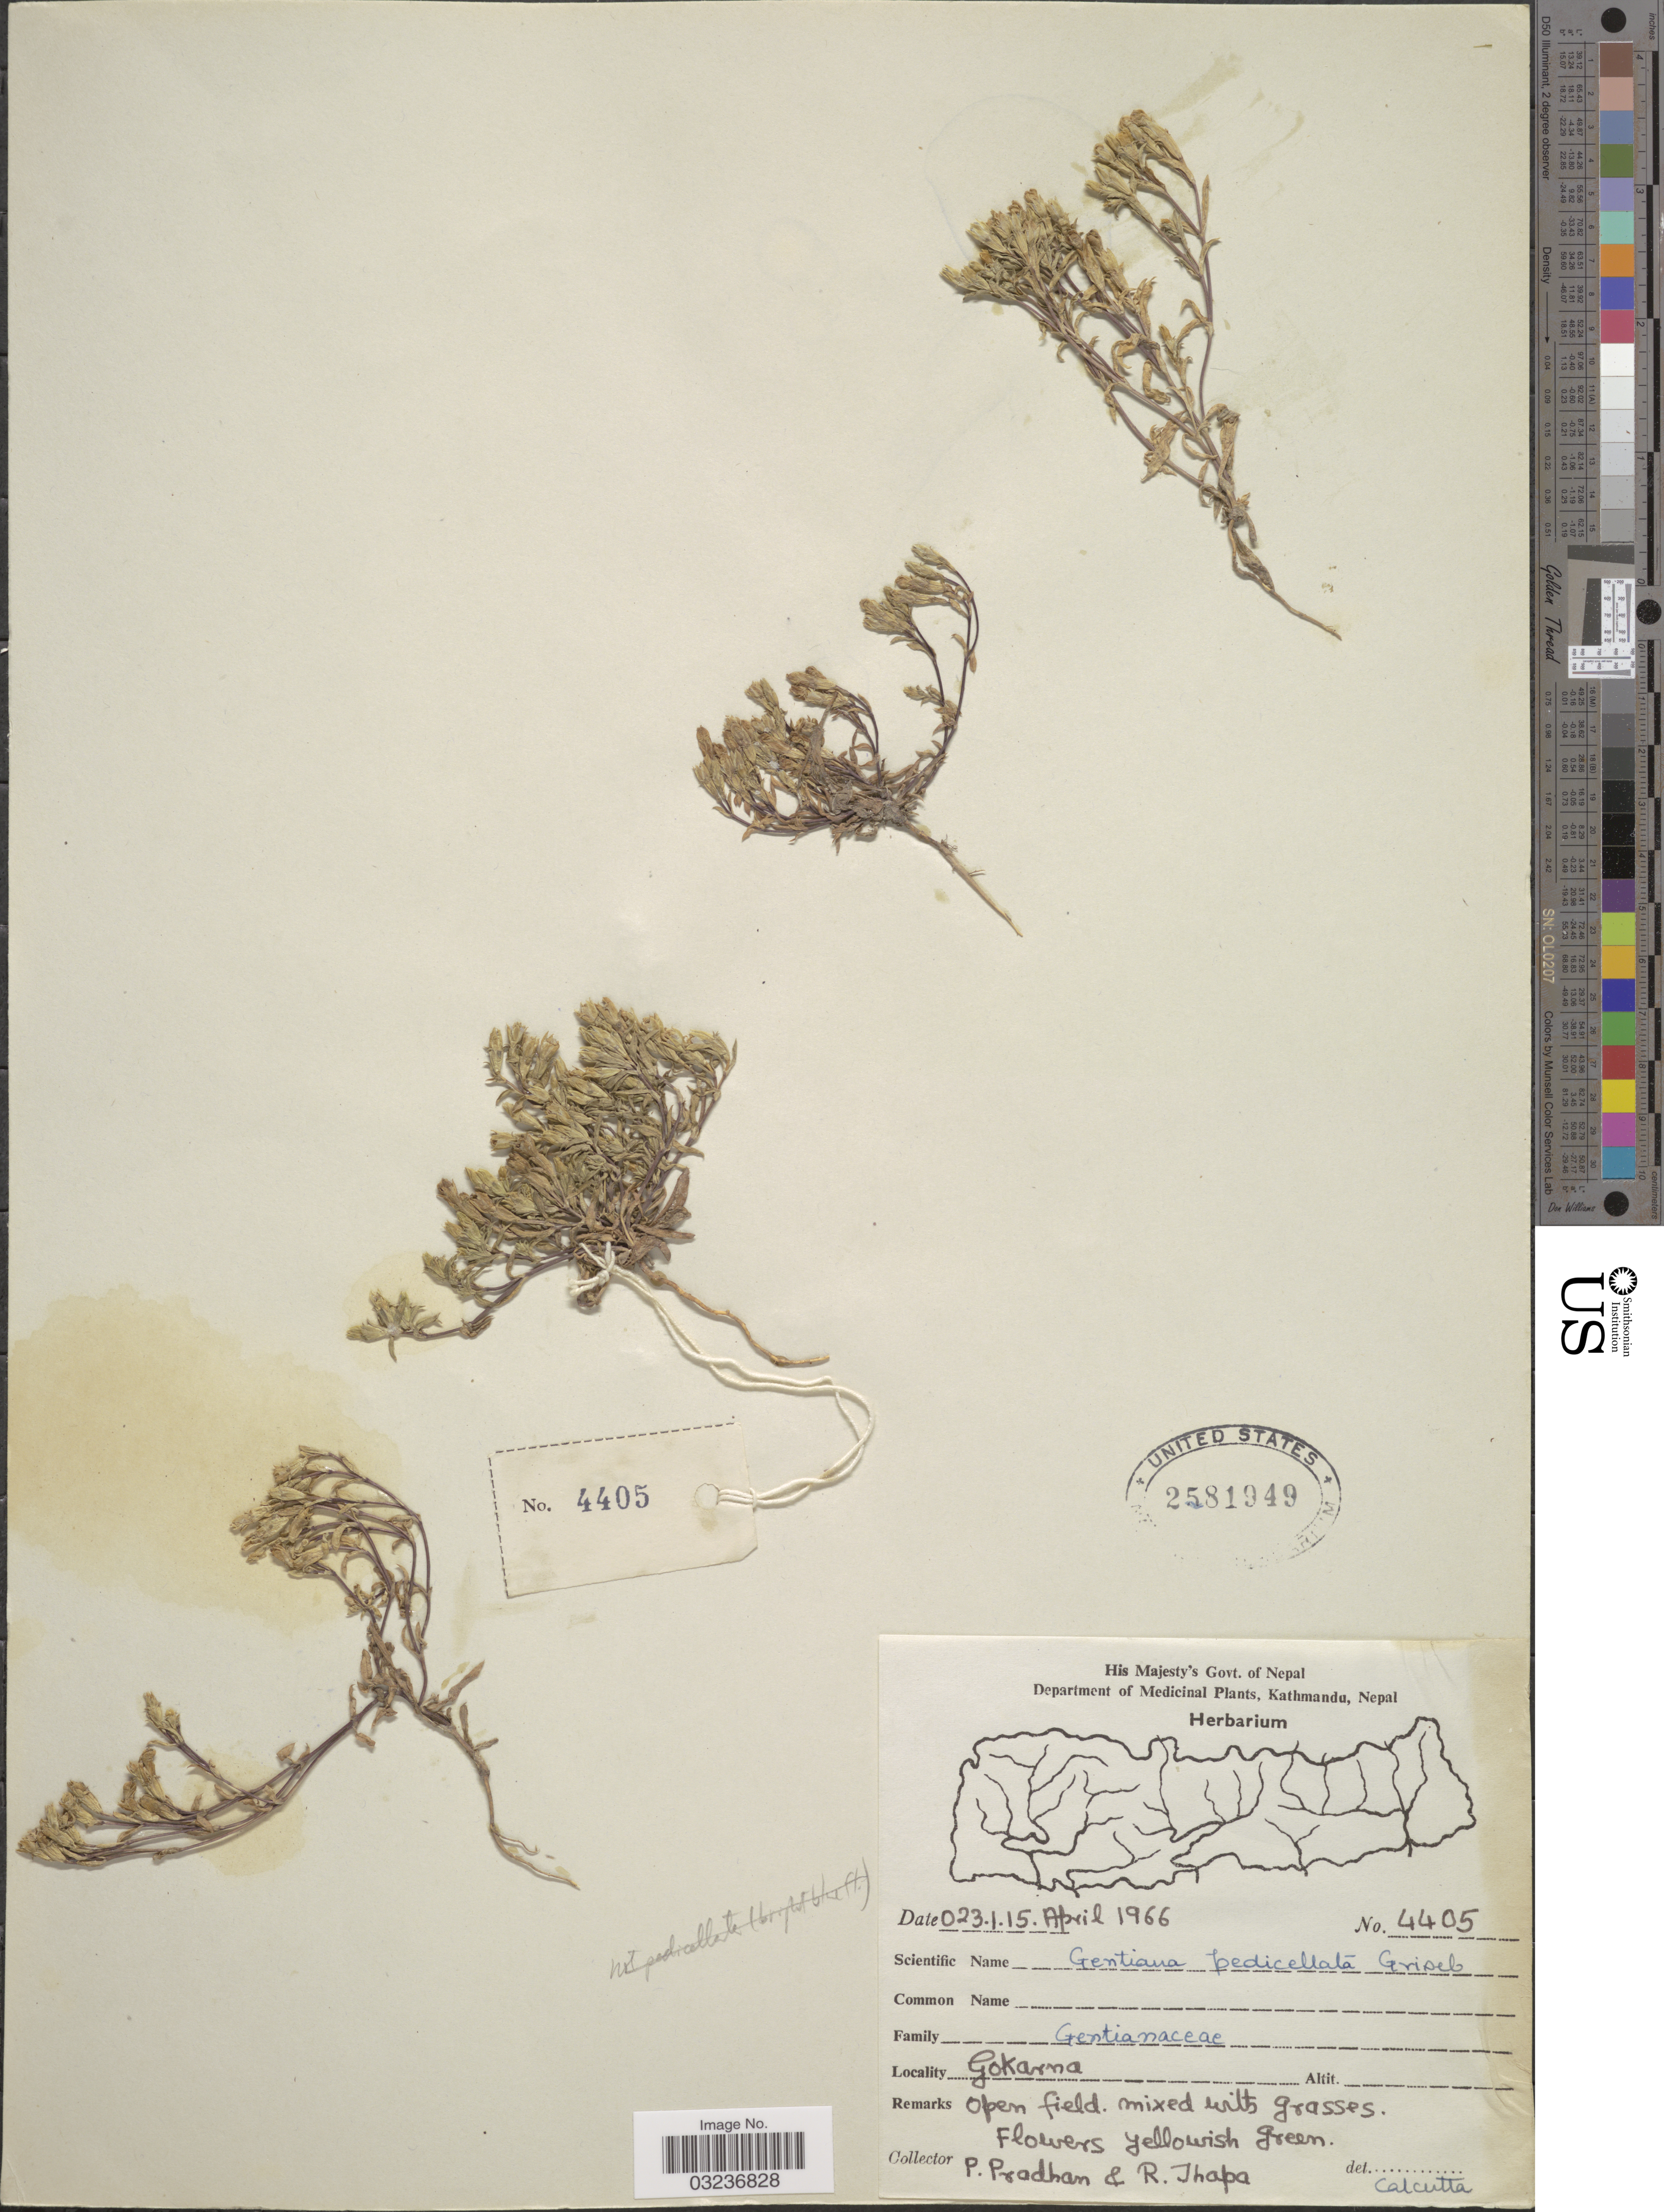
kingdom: Plantae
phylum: Tracheophyta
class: Magnoliopsida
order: Gentianales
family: Gentianaceae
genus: Gentiana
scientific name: Gentiana pedicellata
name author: (D. Don) Wall.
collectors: P. Pradhan & R. Thapa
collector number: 4405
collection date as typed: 023-1-15-April 1966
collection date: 1966-04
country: Nepal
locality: Gokarna.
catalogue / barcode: US 2581949